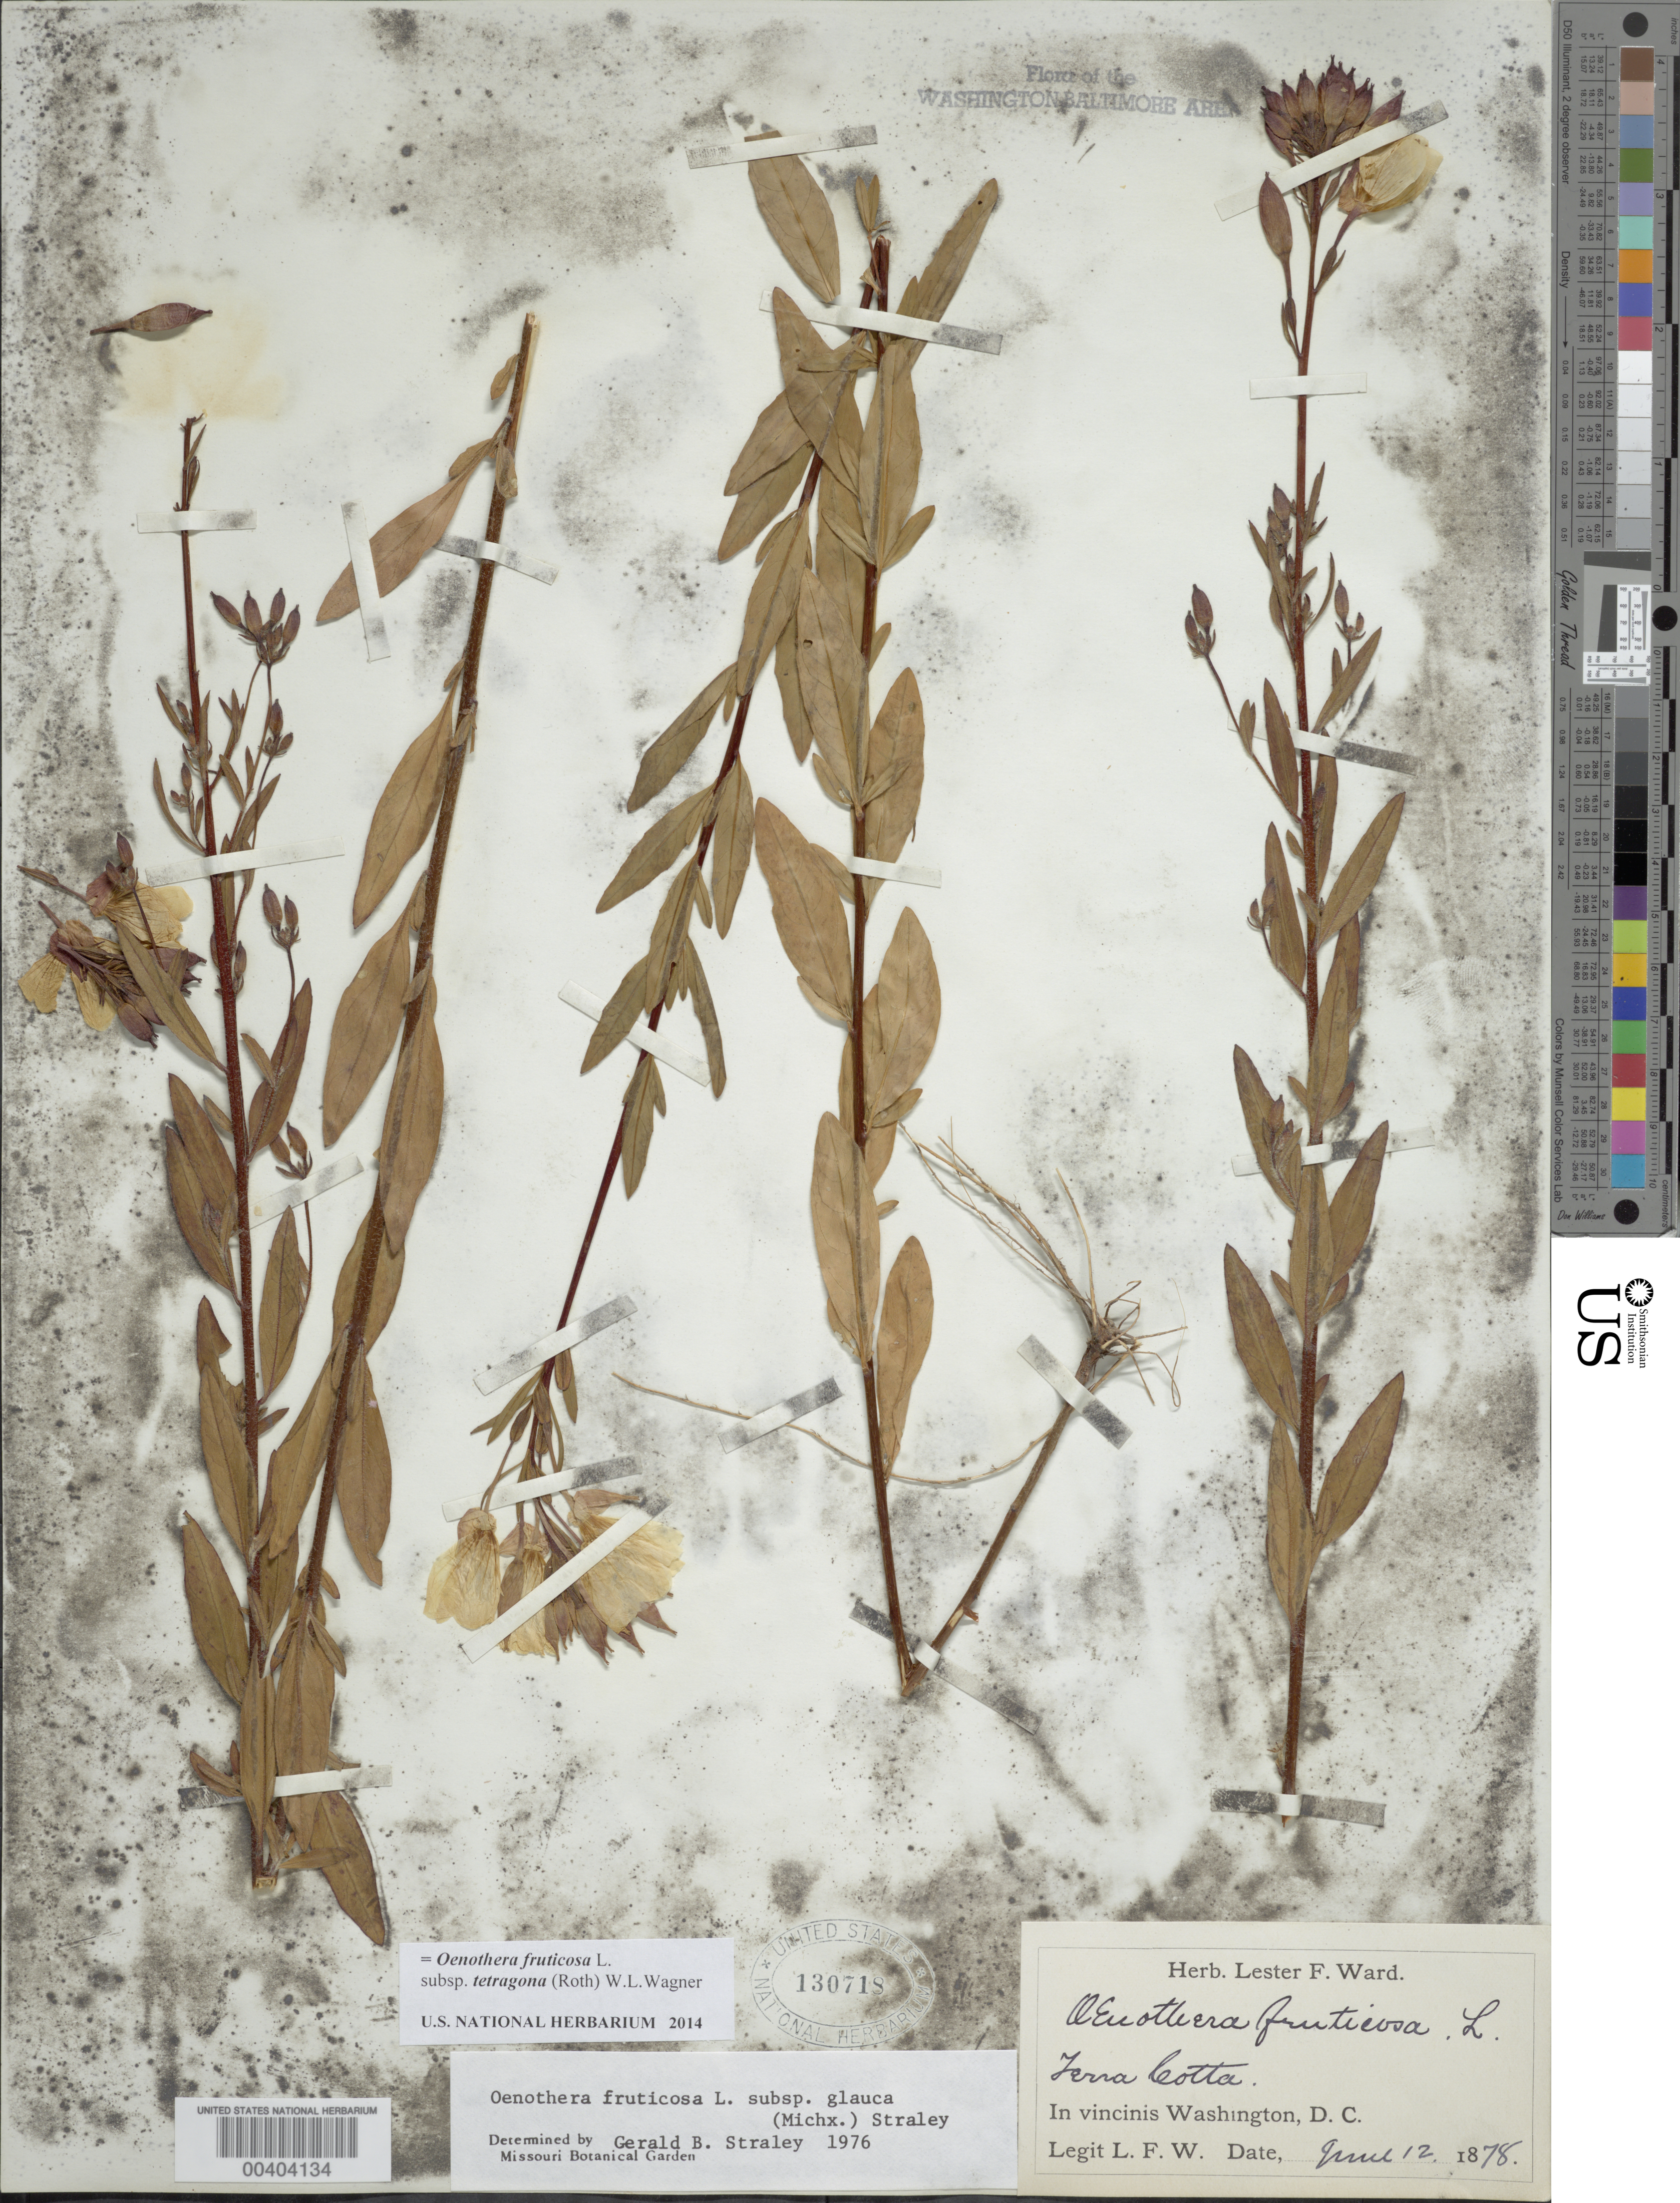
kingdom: Plantae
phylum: Tracheophyta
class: Magnoliopsida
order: Myrtales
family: Onagraceae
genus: Oenothera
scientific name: Oenothera fruticosa subsp. tetragona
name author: (Roth) W.L. Wagner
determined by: Wagner, W. L., (BOT), Smithsonian Institution - National Museum of Natural History (UNITED STATES)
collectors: L. F. Ward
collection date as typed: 12 Jun 1878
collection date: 1878-06-12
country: United States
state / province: District of Columbia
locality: Terra Cotta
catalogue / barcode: US 130718